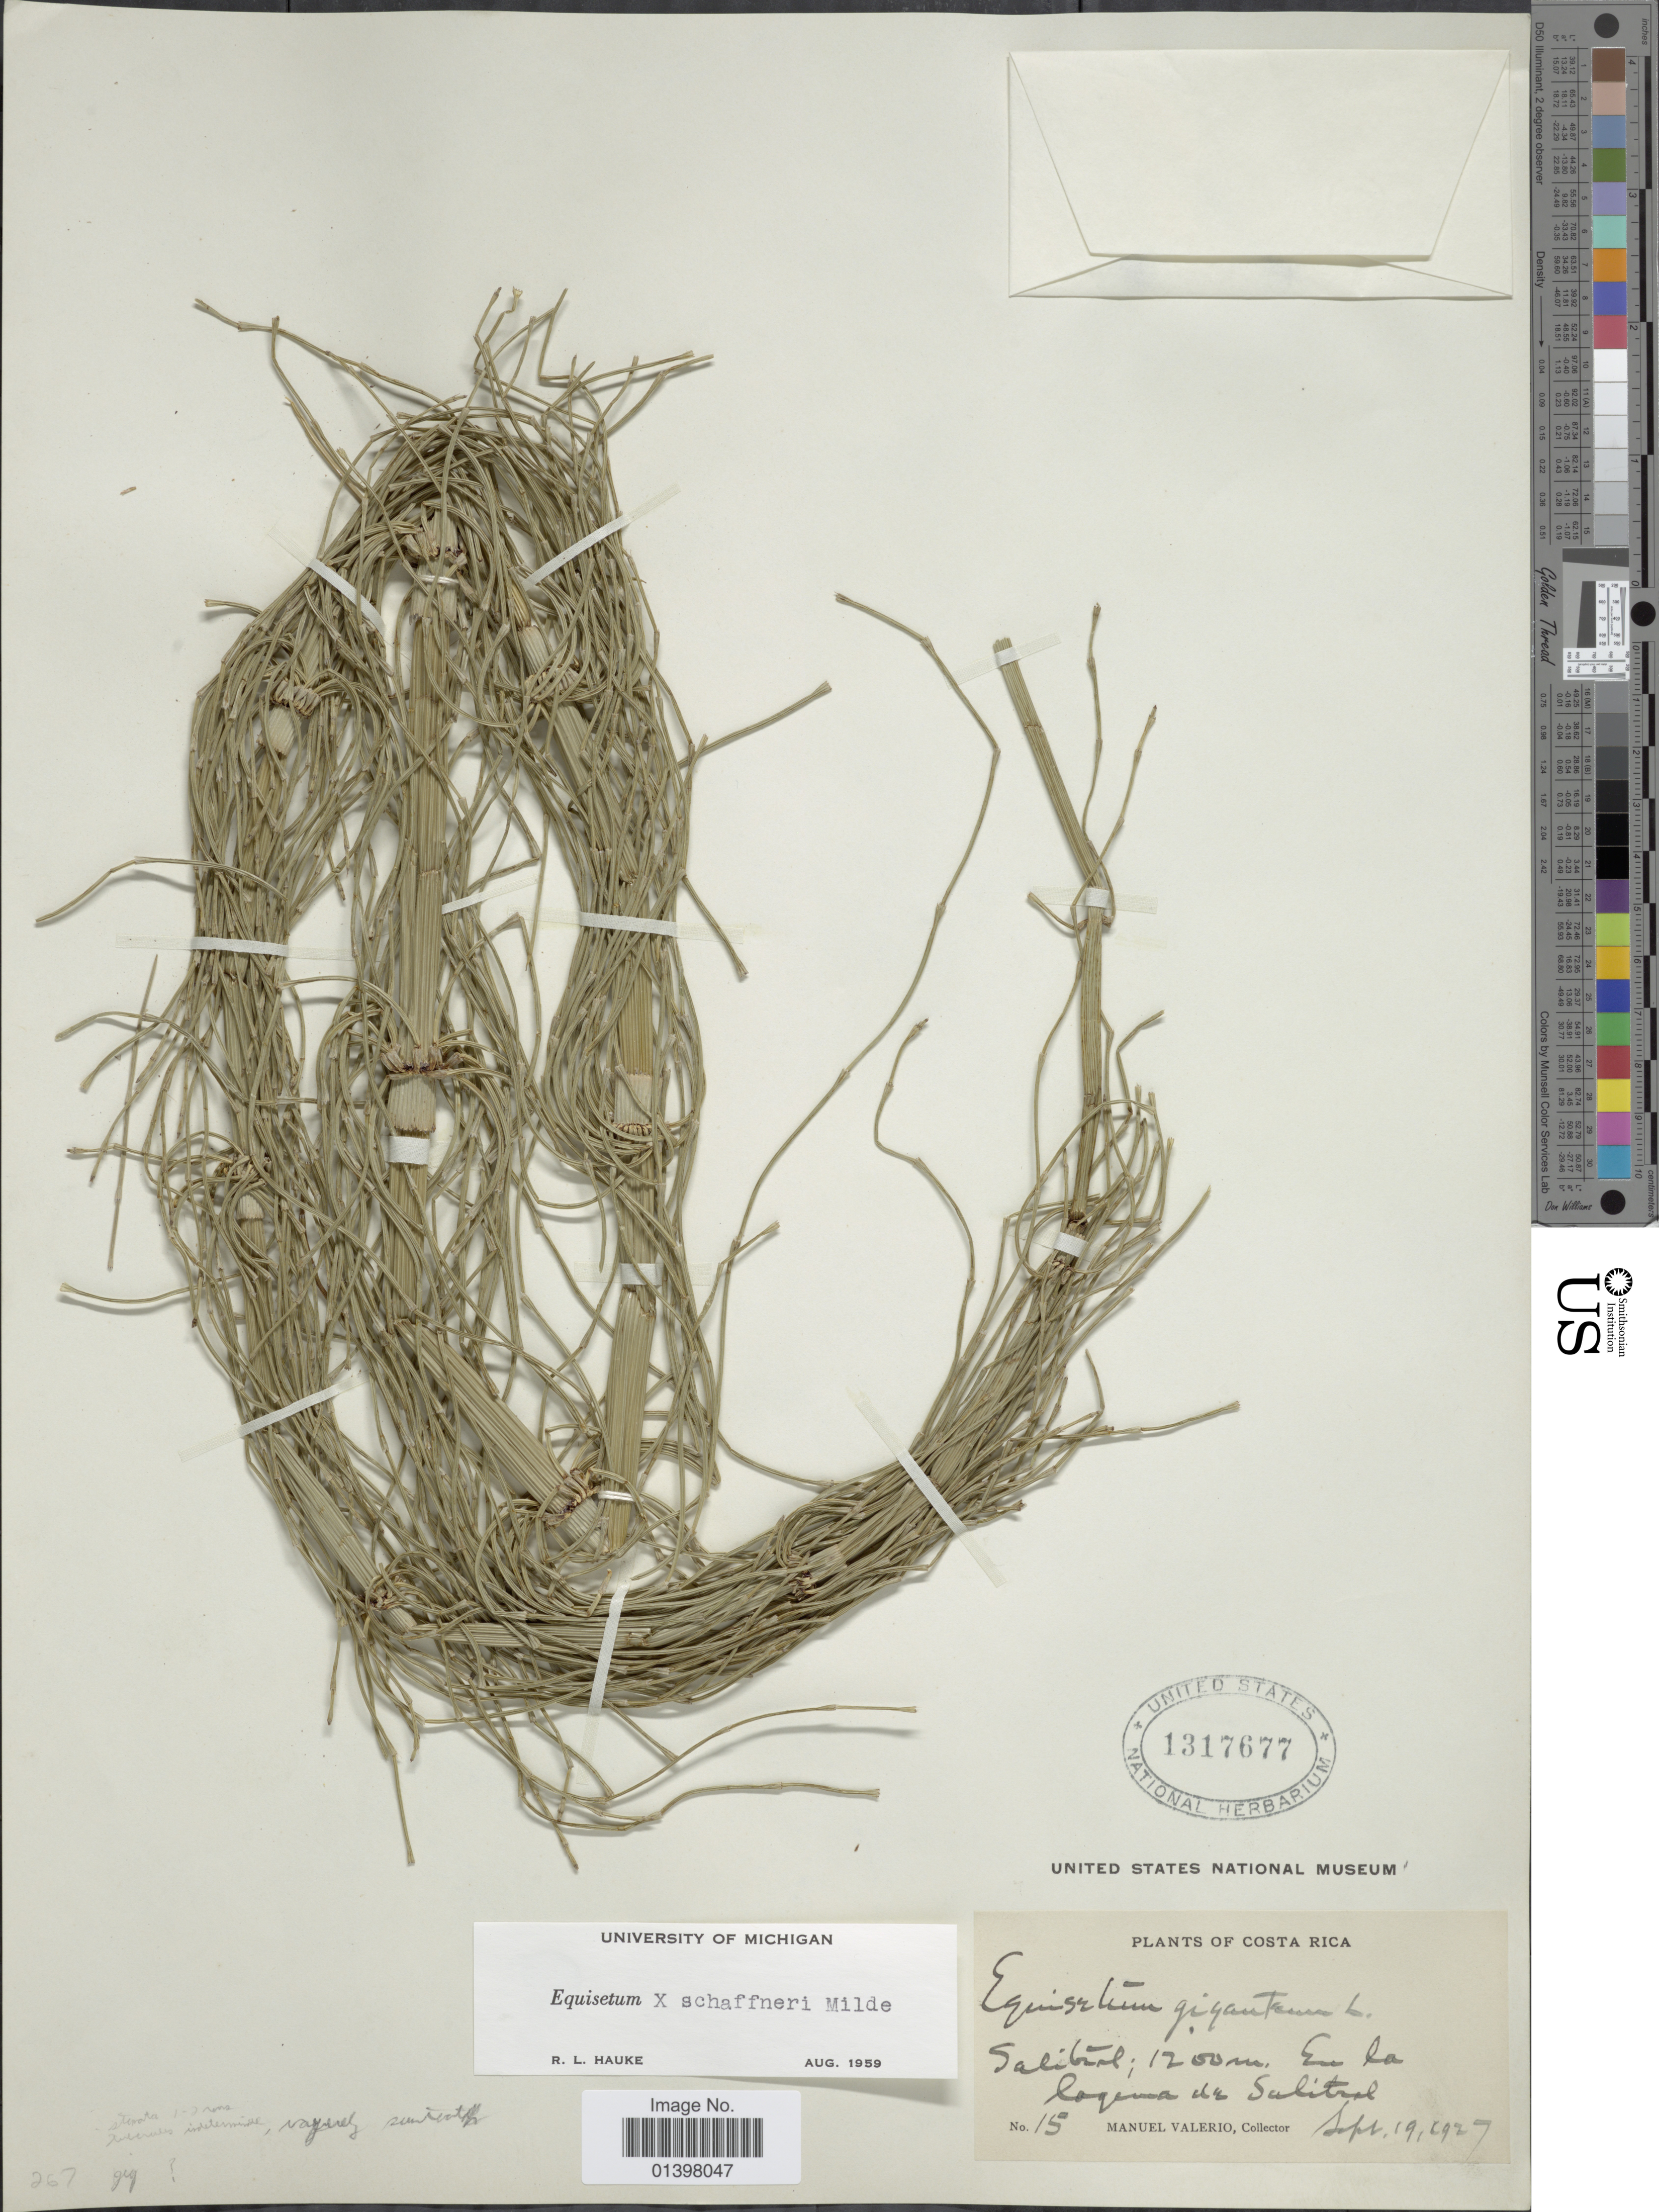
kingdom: Plantae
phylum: Tracheophyta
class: Polypodiopsida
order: Equisetales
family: Equisetaceae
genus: Equisetum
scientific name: Equisetum x schaffneri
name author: J. Milde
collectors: M. Valerio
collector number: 15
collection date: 1927-09-19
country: Costa Rica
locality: Salitral, en la laguna de Salitral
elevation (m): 1200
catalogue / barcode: US 1317677